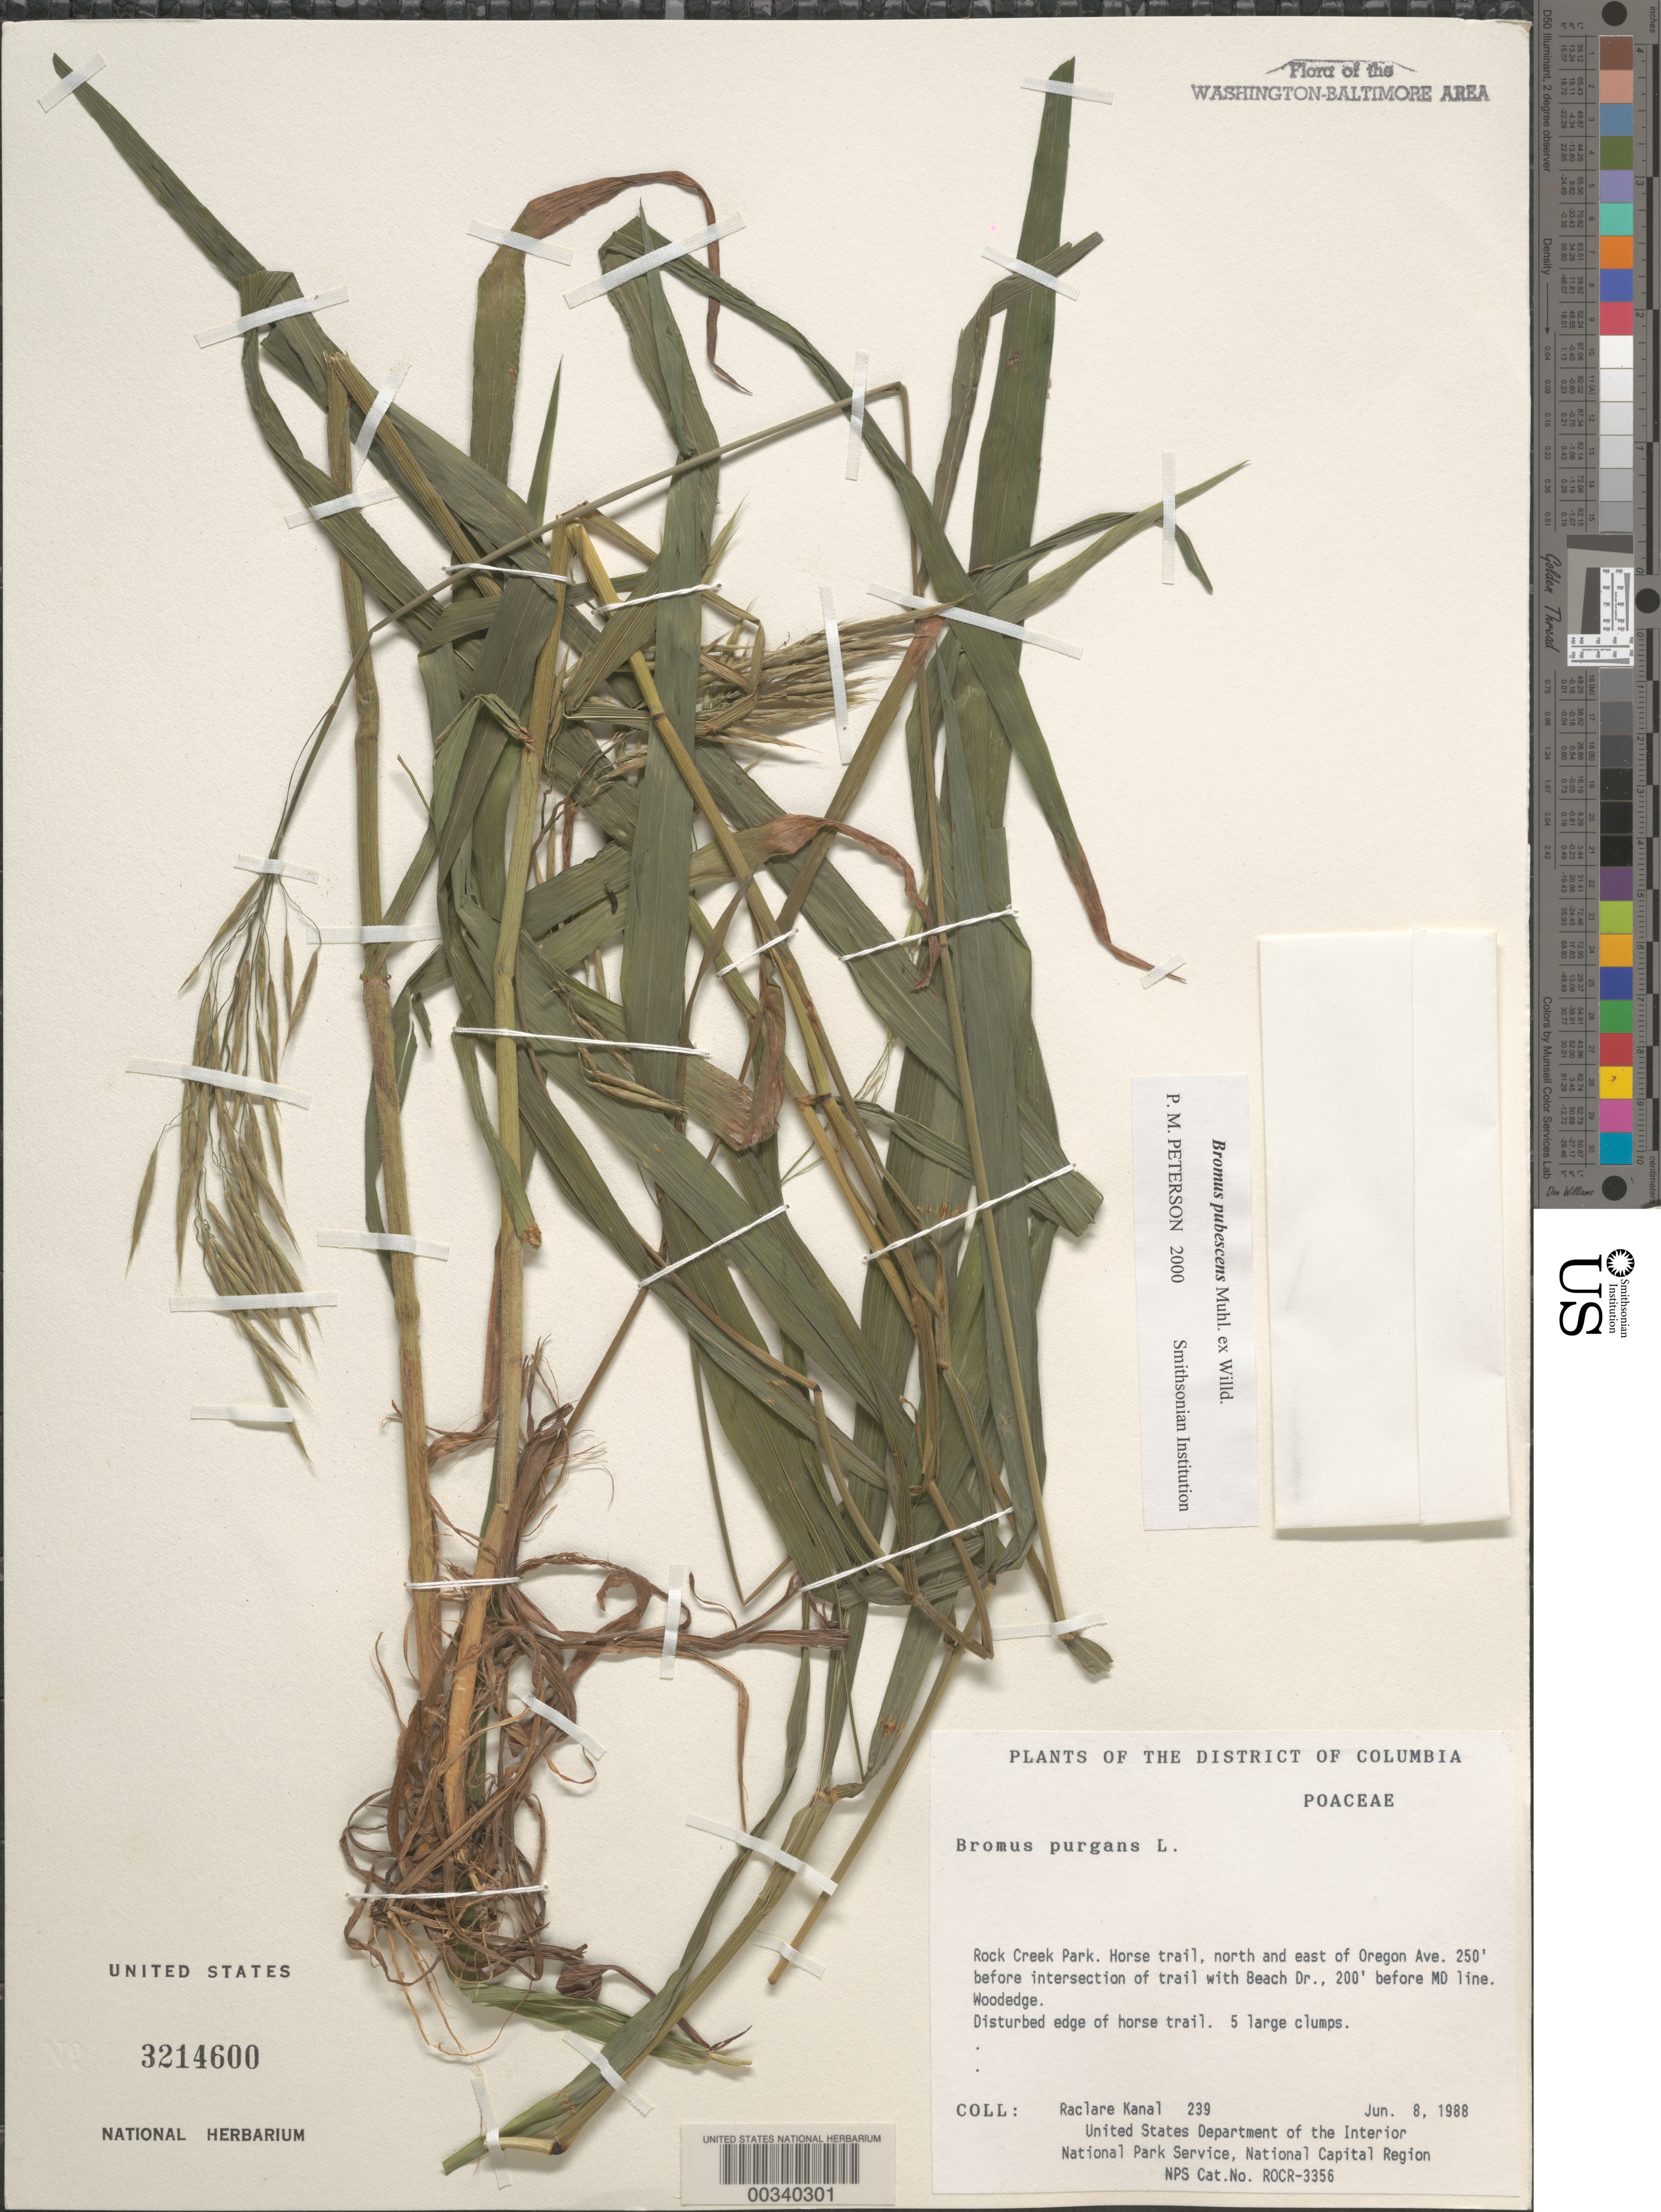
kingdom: Plantae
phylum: Tracheophyta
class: Liliopsida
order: Poales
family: Poaceae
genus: Bromus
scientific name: Bromus pubescens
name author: Muhl. ex Willd.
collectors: R. Kanal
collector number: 239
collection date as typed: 08 Jun 1988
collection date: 1988-06-08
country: United States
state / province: District of Columbia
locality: Rock Creek Park. Horse Trail, N and E of Oregon Ave Rock Creek Park and Vicinity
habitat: Woodedge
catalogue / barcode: US 3214600